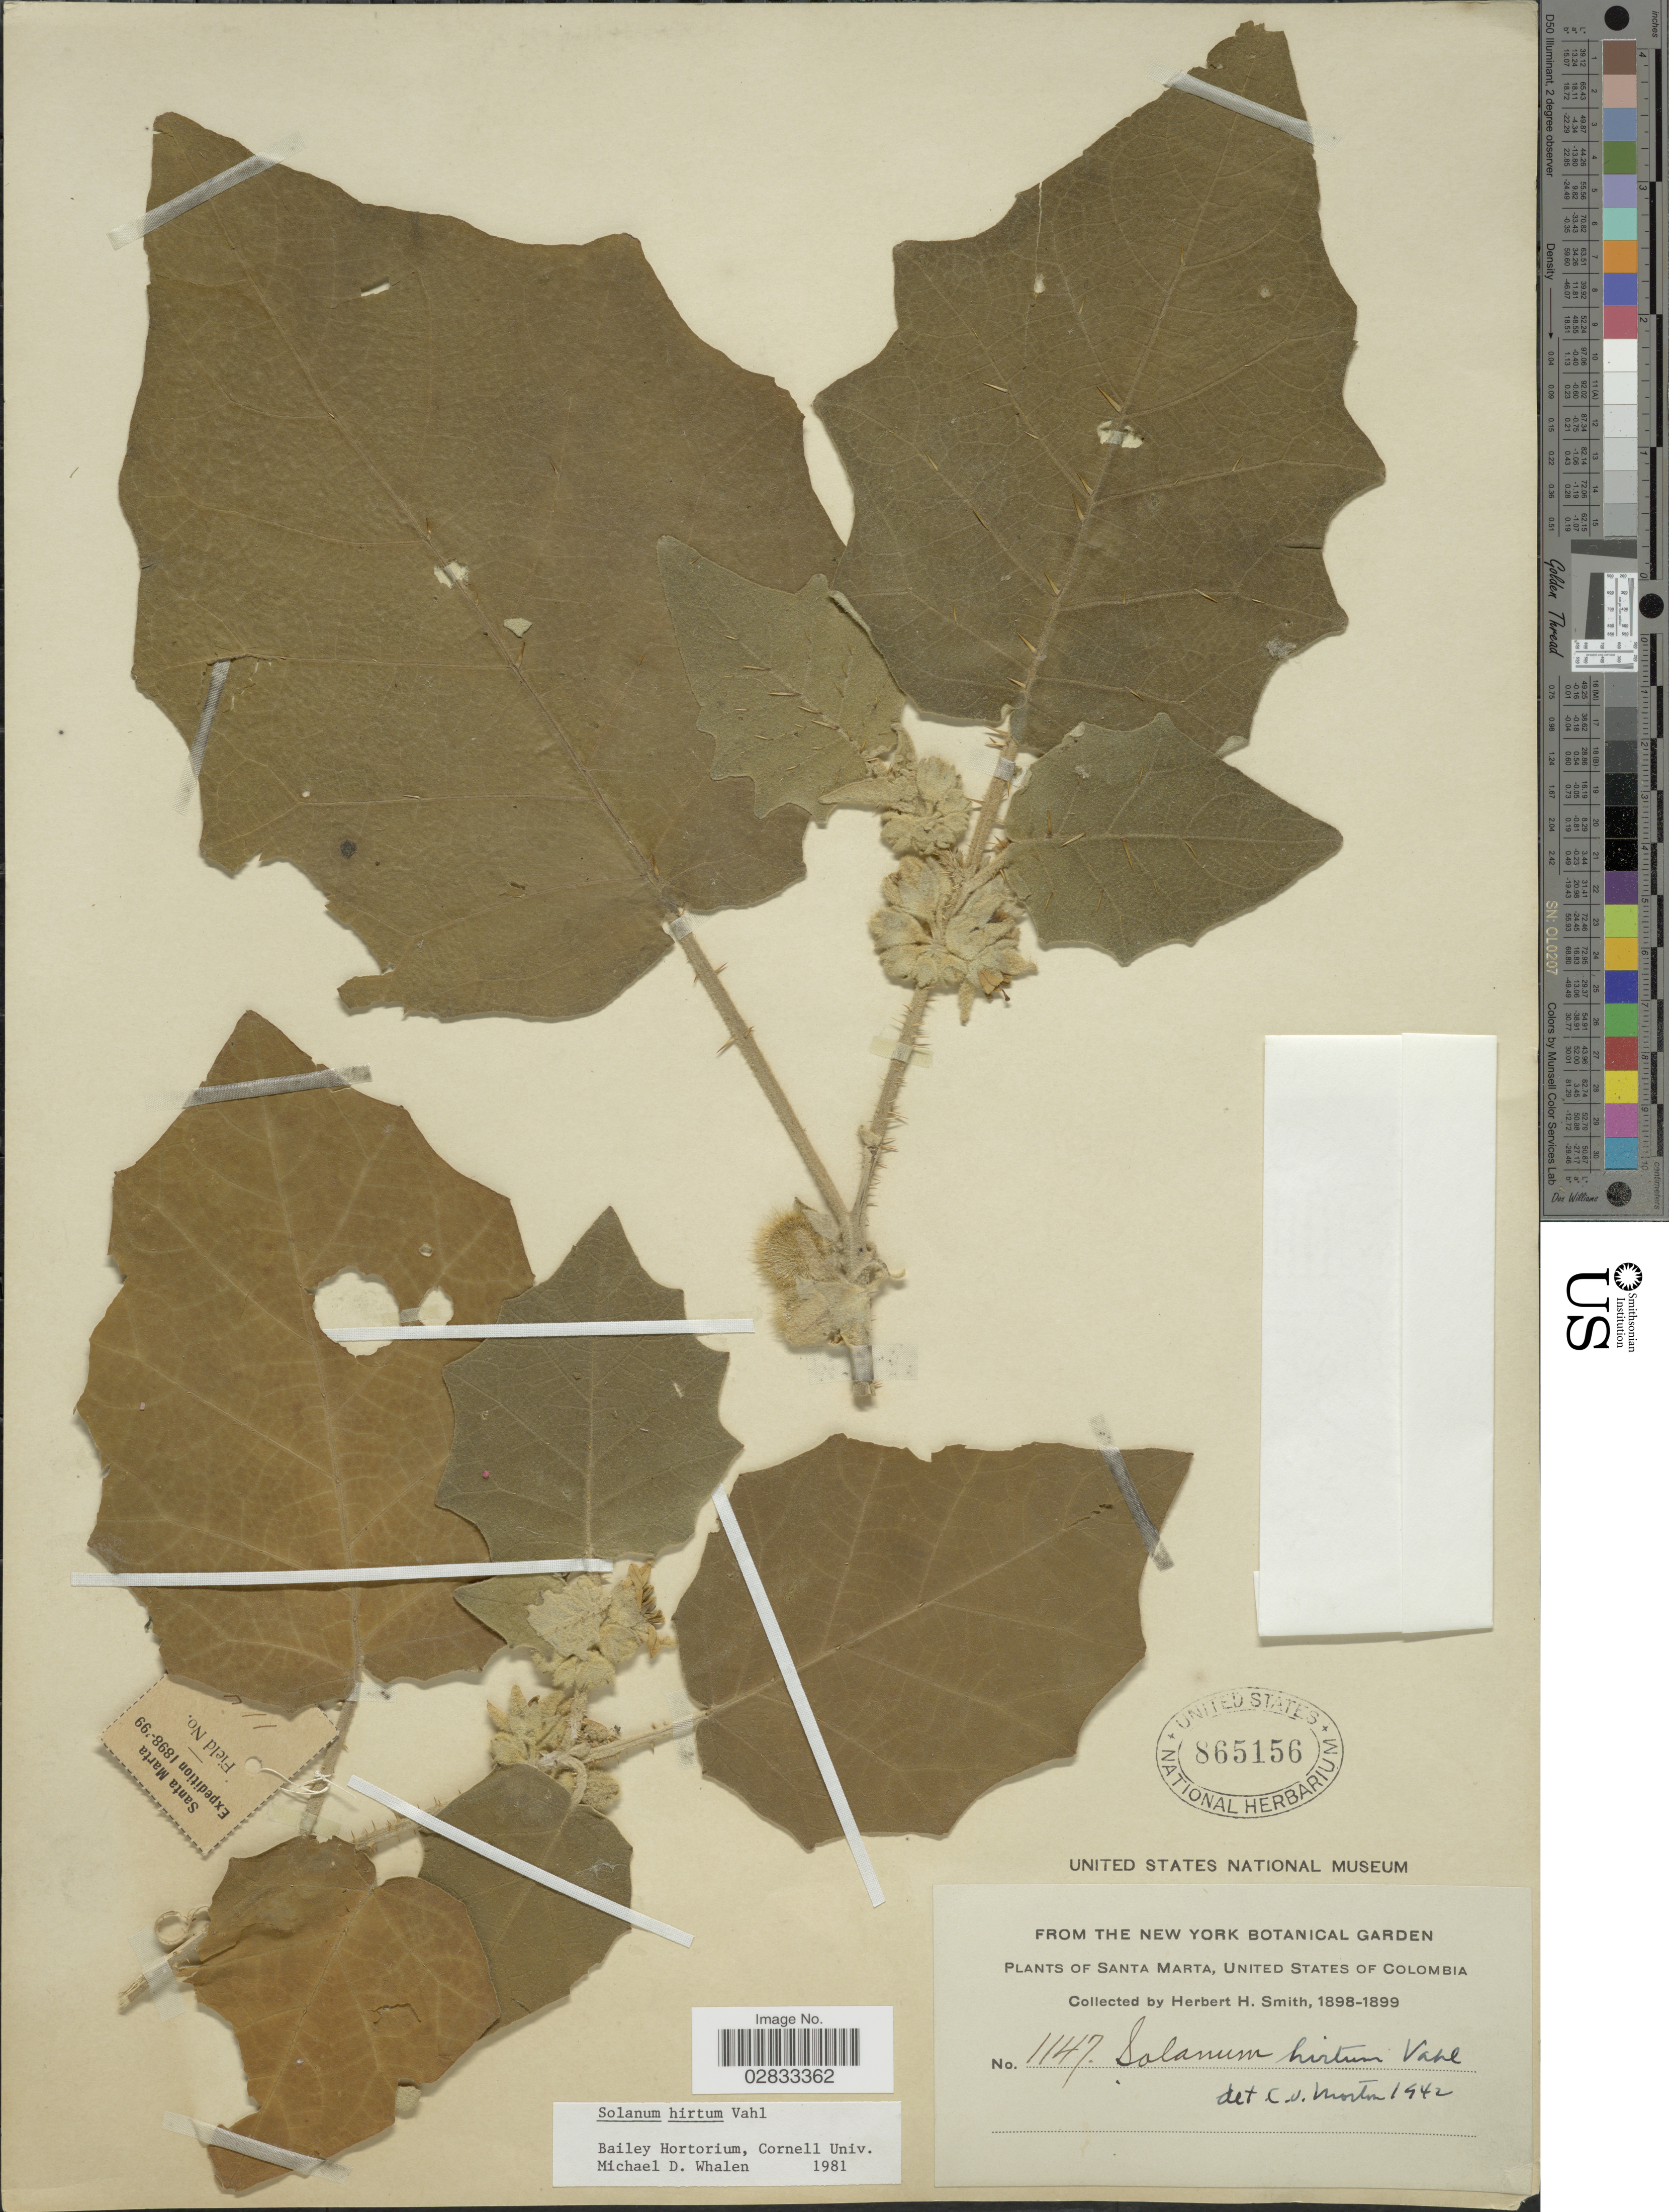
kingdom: Plantae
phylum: Tracheophyta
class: Magnoliopsida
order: Solanales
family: Solanaceae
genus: Solanum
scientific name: Solanum hirtum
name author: Vahl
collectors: Herbert H. Smith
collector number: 1147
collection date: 1898/1899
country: Colombia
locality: Santa Marta, United States of Colombia.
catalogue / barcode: US 865156